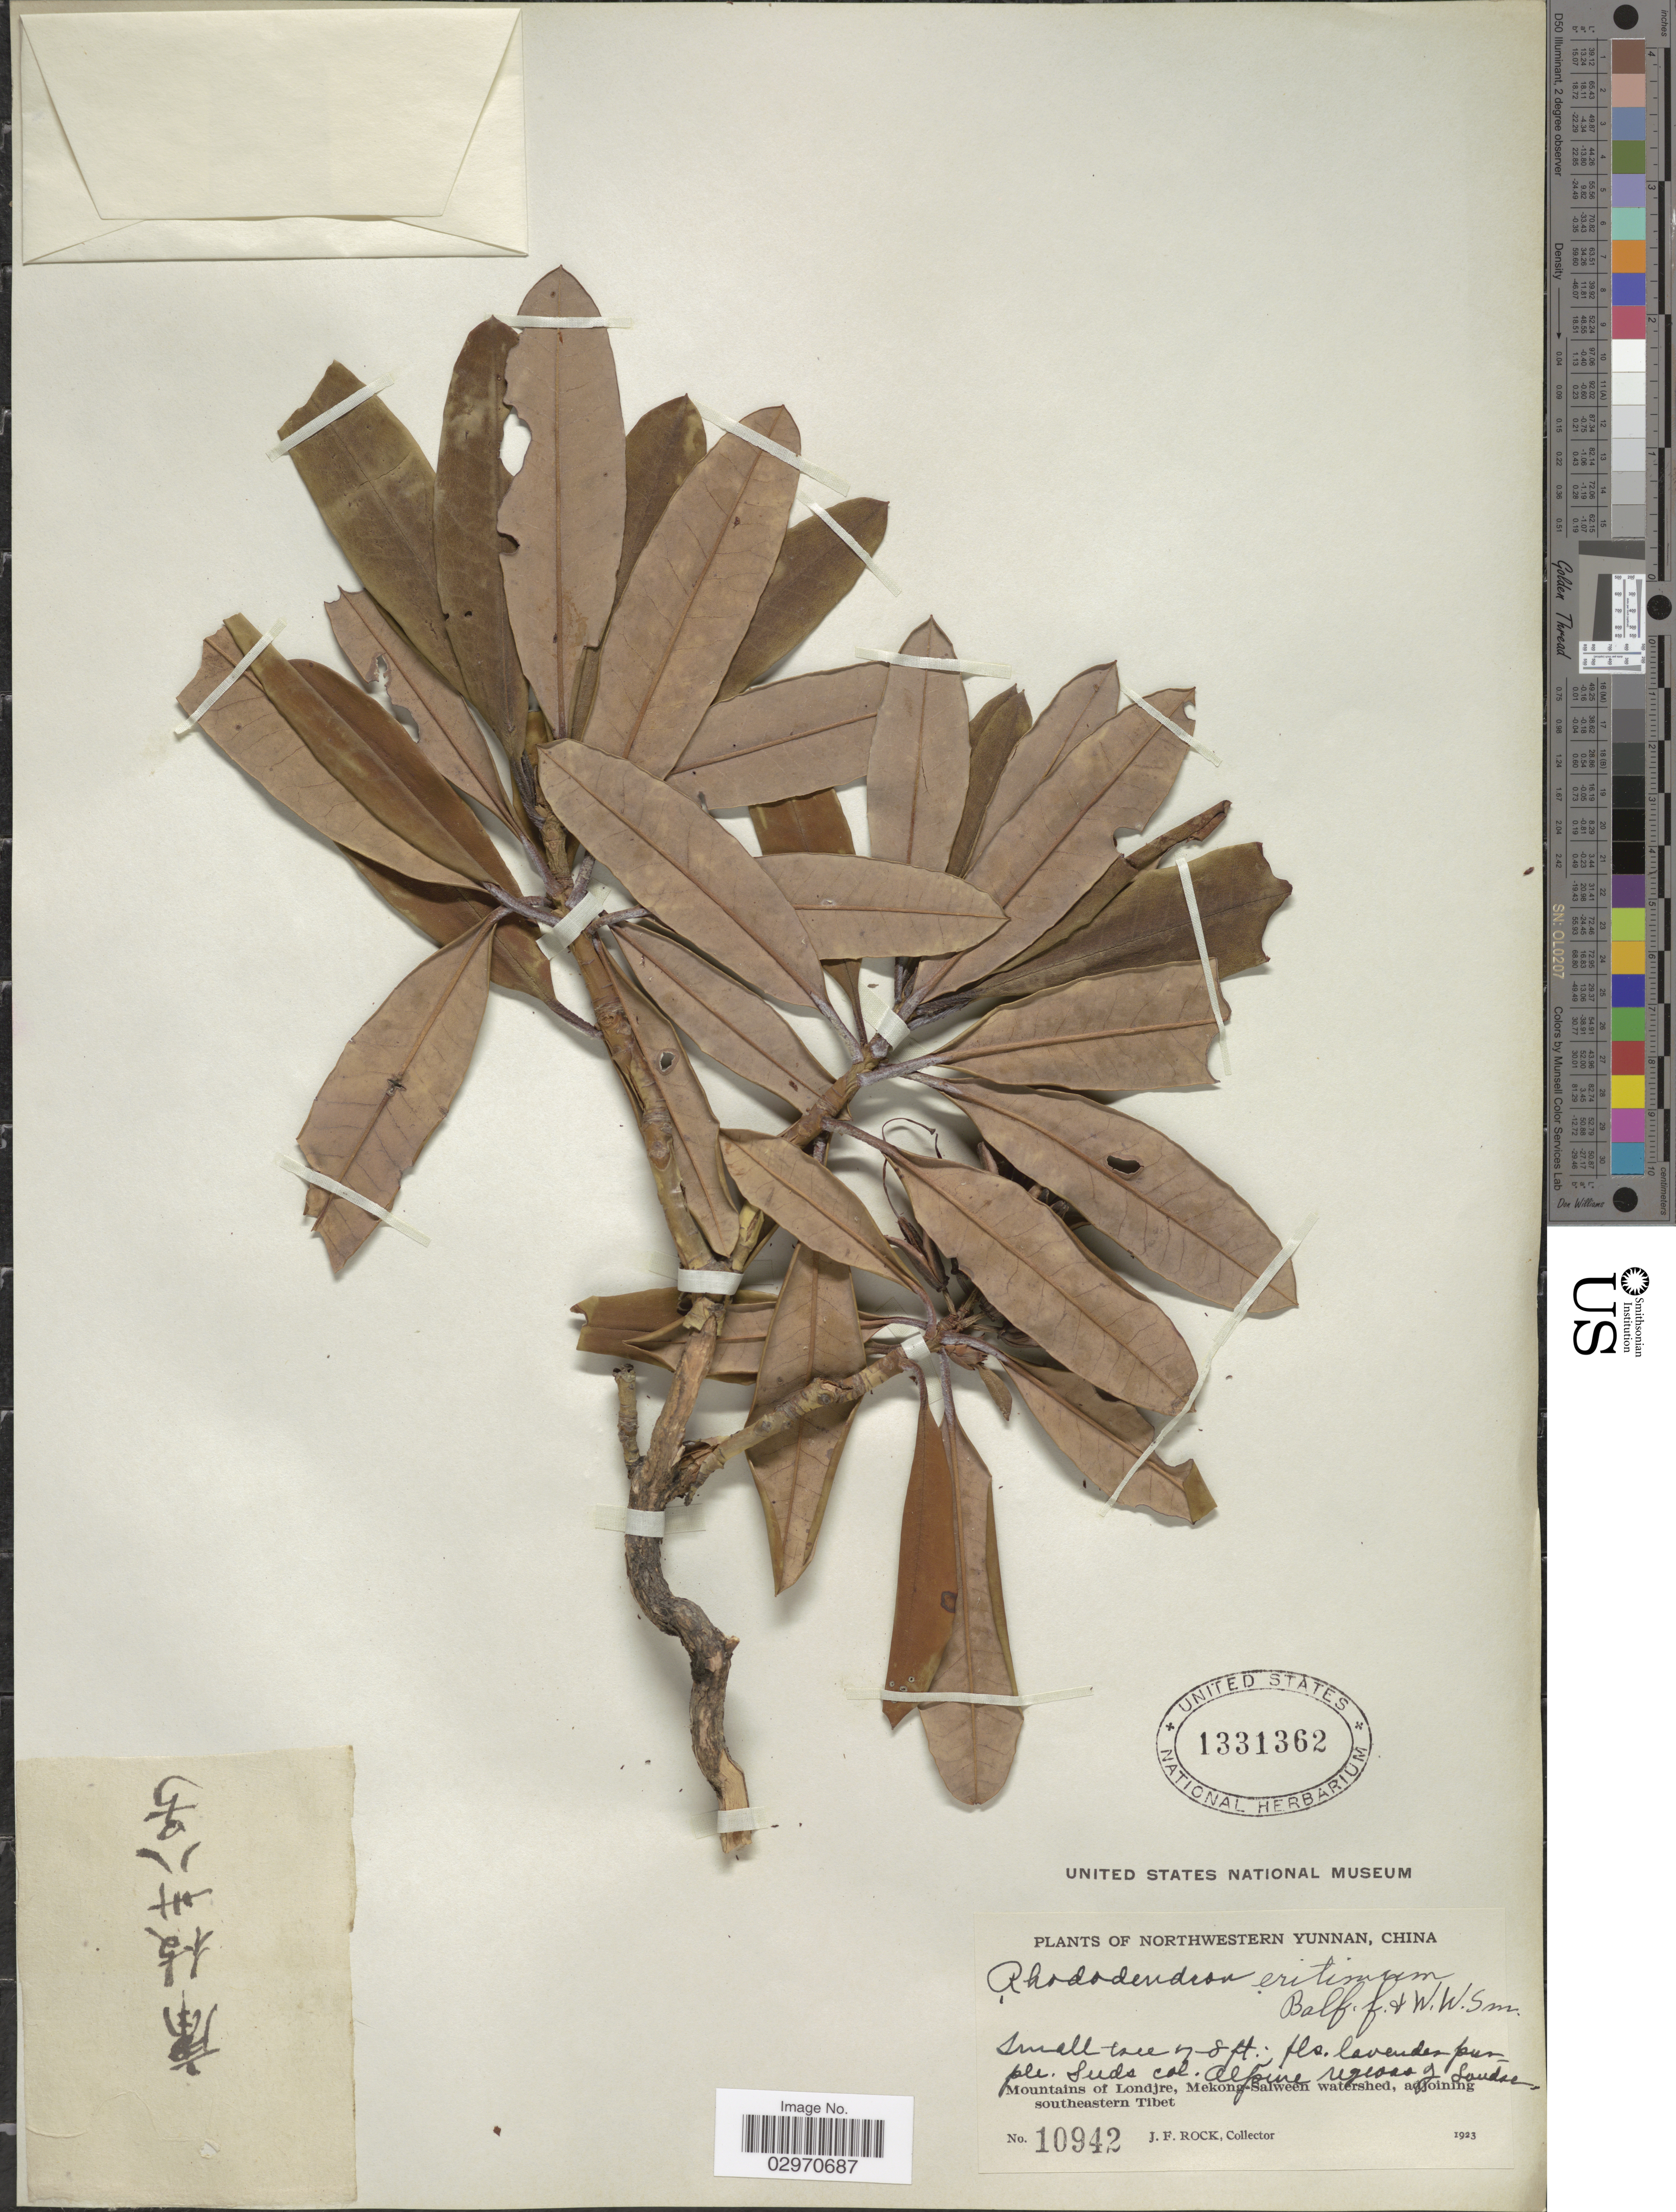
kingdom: Plantae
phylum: Tracheophyta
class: Magnoliopsida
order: Ericales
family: Ericaceae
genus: Rhododendron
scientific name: Rhododendron eritimum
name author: Balf. f. & W.W. Sm.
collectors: J. Rock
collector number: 10942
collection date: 1923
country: China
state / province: Yunnan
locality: Northwestern Yunnan. Alpine regions of Londre. Mountains of Londjre, Mekong-Salween watershed, adjoining southeastern Tibet.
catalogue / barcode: US 1331362